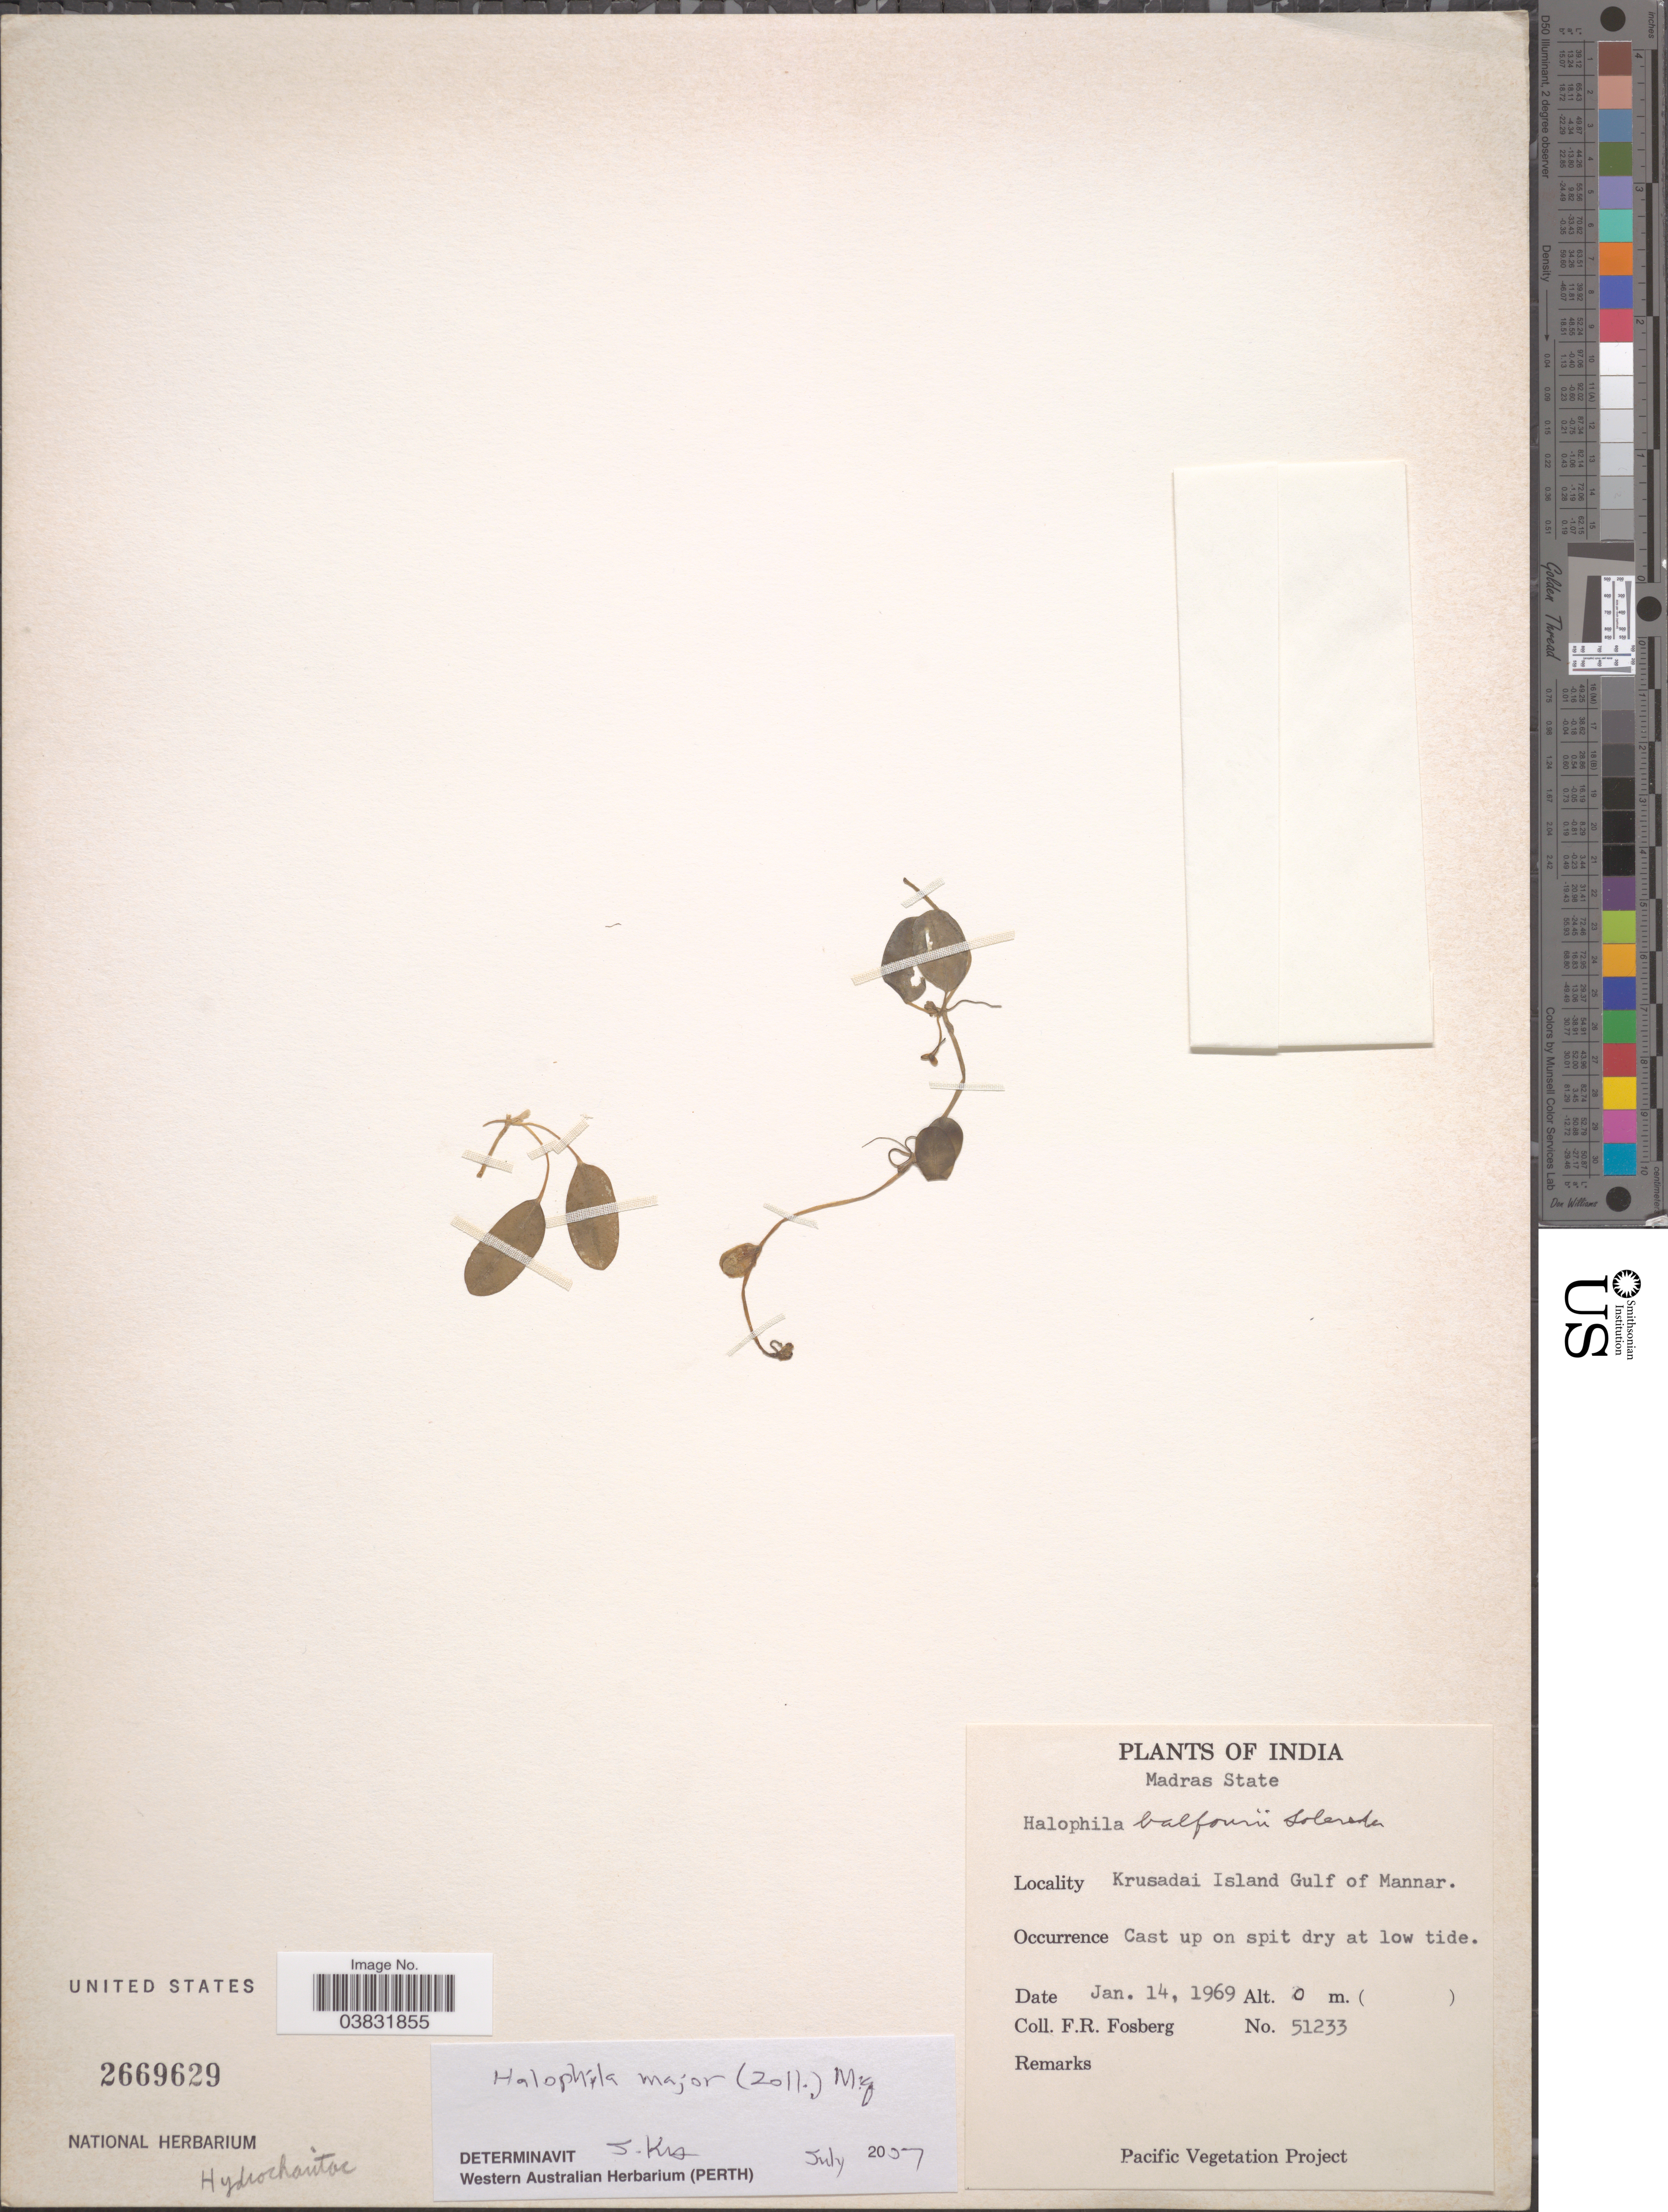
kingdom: Plantae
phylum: Tracheophyta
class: Liliopsida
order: Alismatales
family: Hydrocharitaceae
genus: Halophila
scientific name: Halophila major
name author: (Zoll.) Miq.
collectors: F. R. Fosberg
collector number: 51233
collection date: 1969-01-14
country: India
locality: Madras State. Krusadai Island Gulf of Mannar.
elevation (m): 0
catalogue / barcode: US 2669629